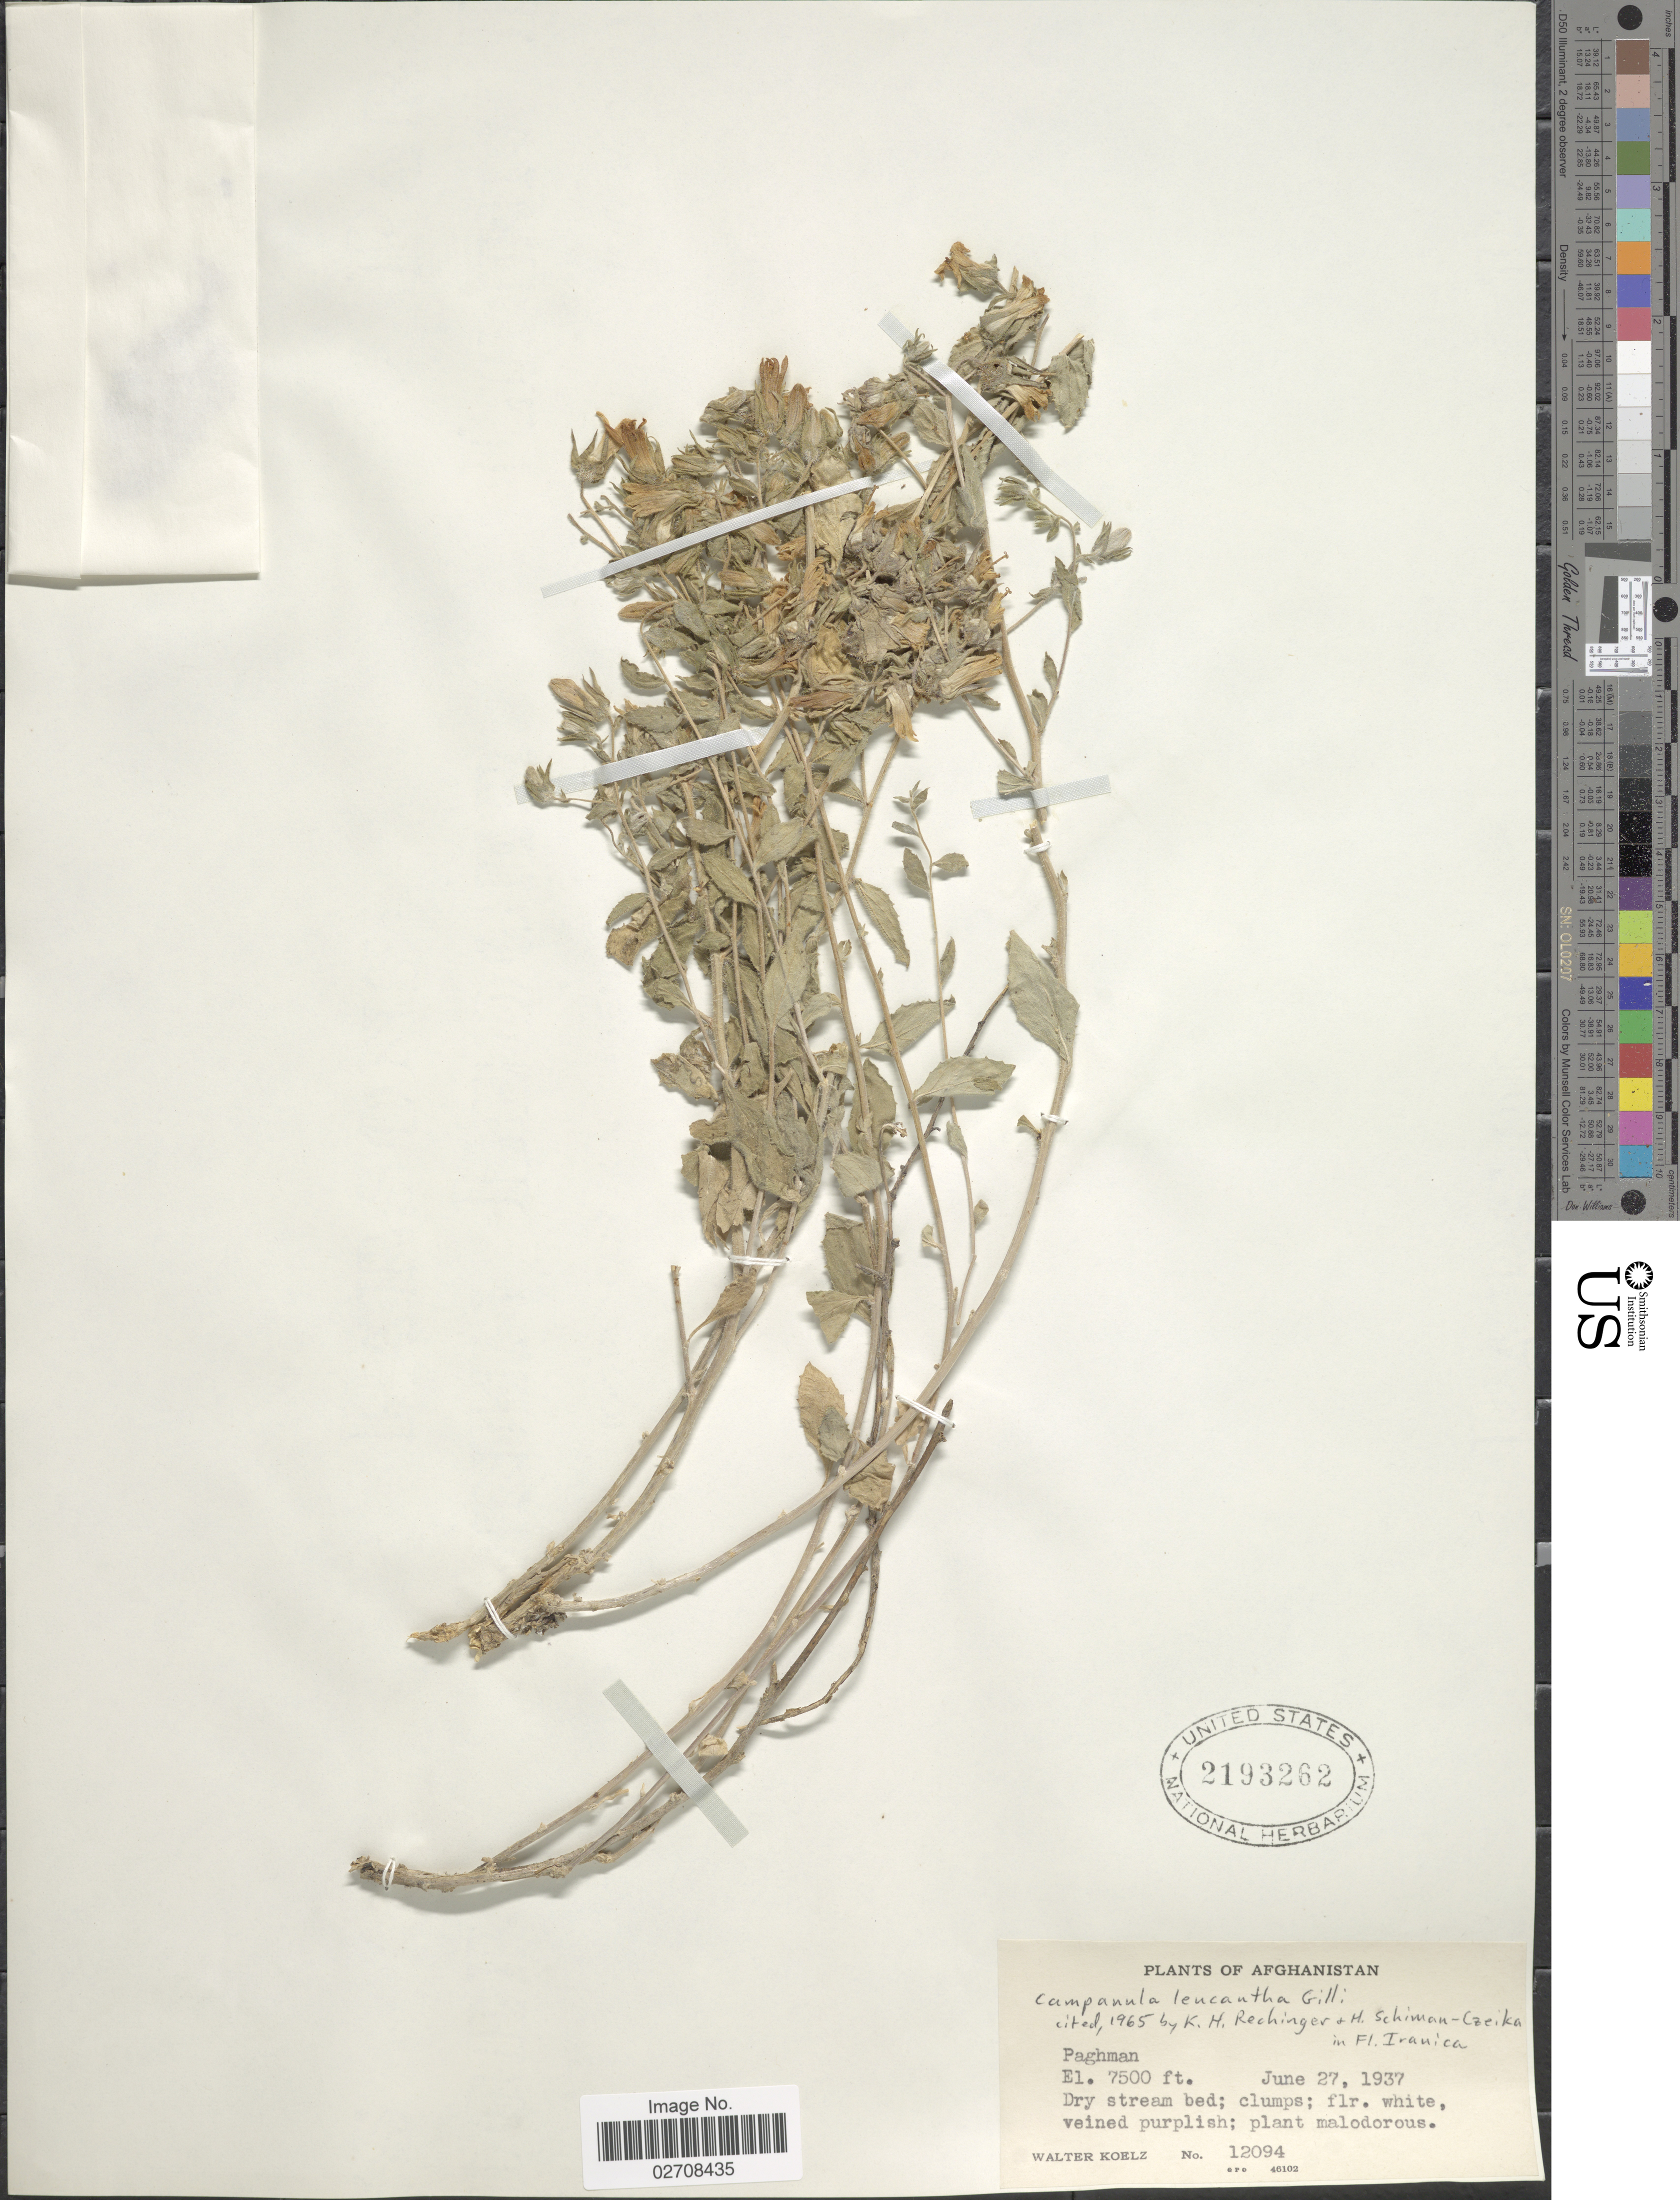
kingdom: Plantae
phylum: Tracheophyta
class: Magnoliopsida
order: Asterales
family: Campanulaceae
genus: Campanula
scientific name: Campanula leucantha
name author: Gilli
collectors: W. N. Koelz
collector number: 12094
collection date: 1937-06-27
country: Afghanistan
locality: Paghman.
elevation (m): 2286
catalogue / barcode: US 2193262